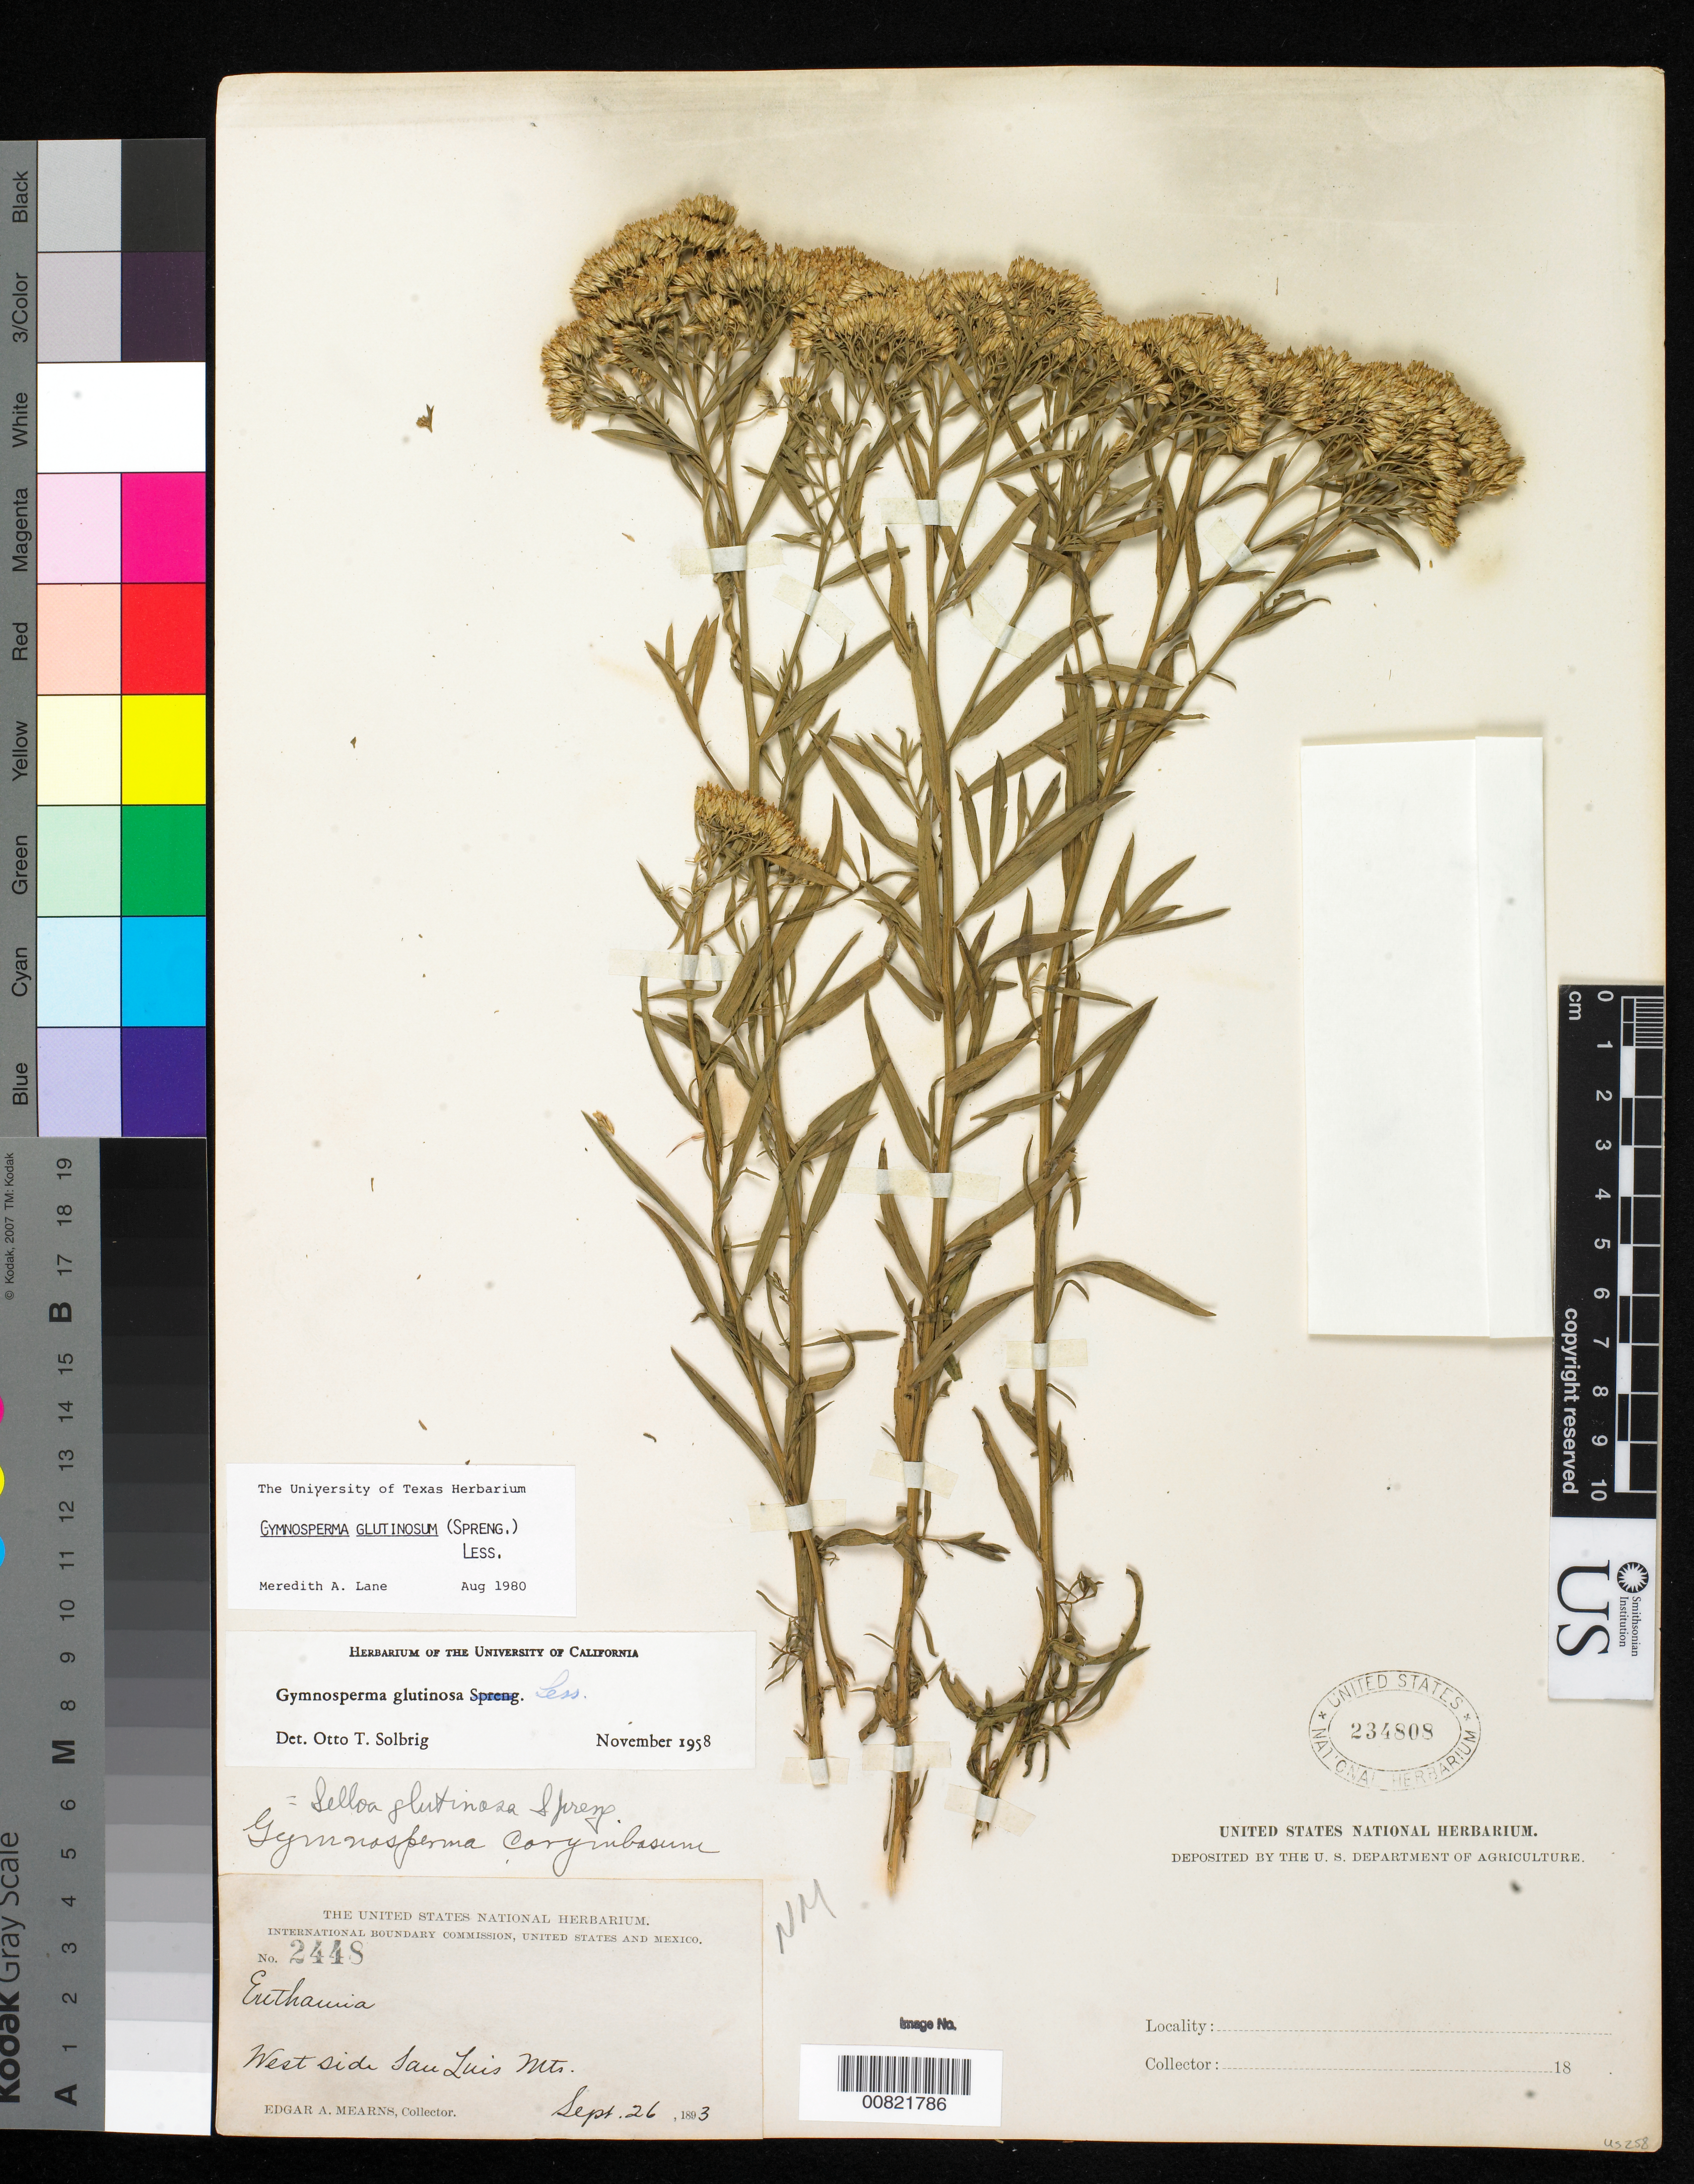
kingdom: Plantae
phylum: Tracheophyta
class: Magnoliopsida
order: Asterales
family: Asteraceae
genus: Gymnosperma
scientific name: Gymnosperma glutinosum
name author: (Spreng.) Less.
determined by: Lane, M. A.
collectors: E. A. Mearns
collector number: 2448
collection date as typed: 26 Sep 1893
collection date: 1893-09-26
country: United States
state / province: Arizona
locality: West side of San Luis Mts.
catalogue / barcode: US 234808